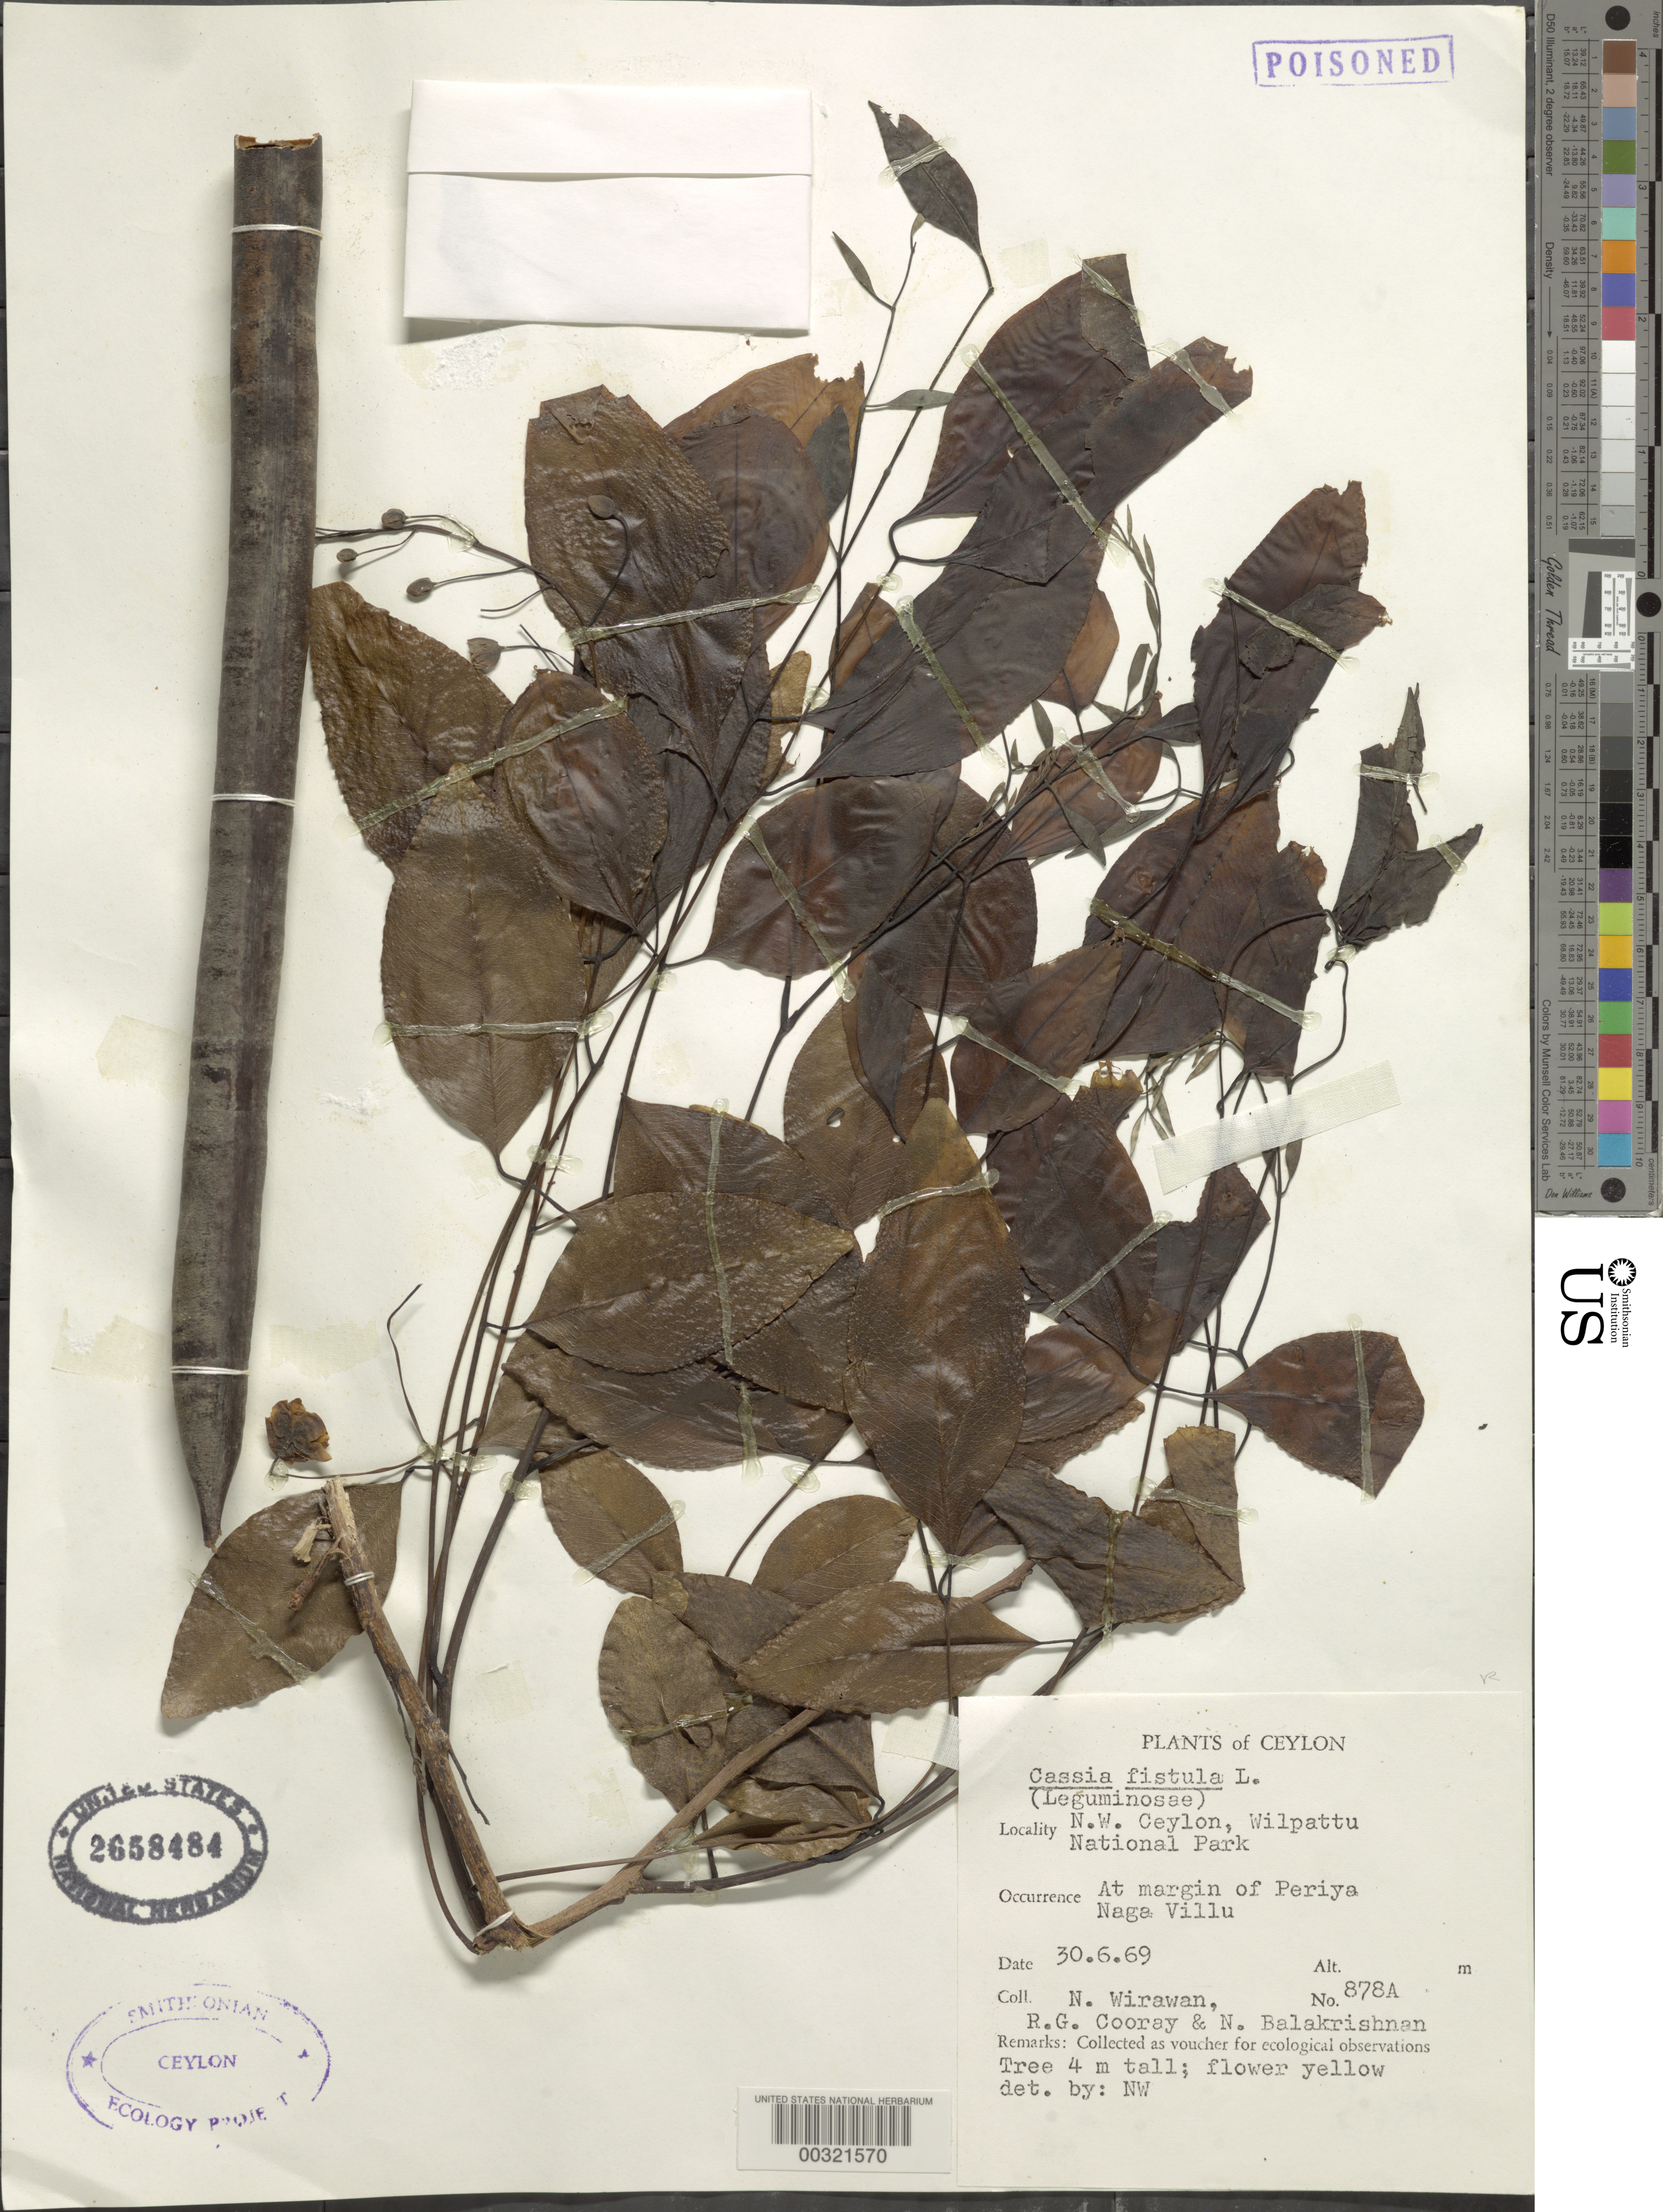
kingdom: Plantae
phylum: Tracheophyta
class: Magnoliopsida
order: Fabales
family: Fabaceae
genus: Cassia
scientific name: Cassia fistula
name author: L.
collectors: N. Wirawan, R. Cooray & N. Balakrishnan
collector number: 878a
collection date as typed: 30 Jun 1969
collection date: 1969-06-30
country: Sri Lanka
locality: Wilpattu national park; at margin of periya naga villu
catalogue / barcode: US 2658484